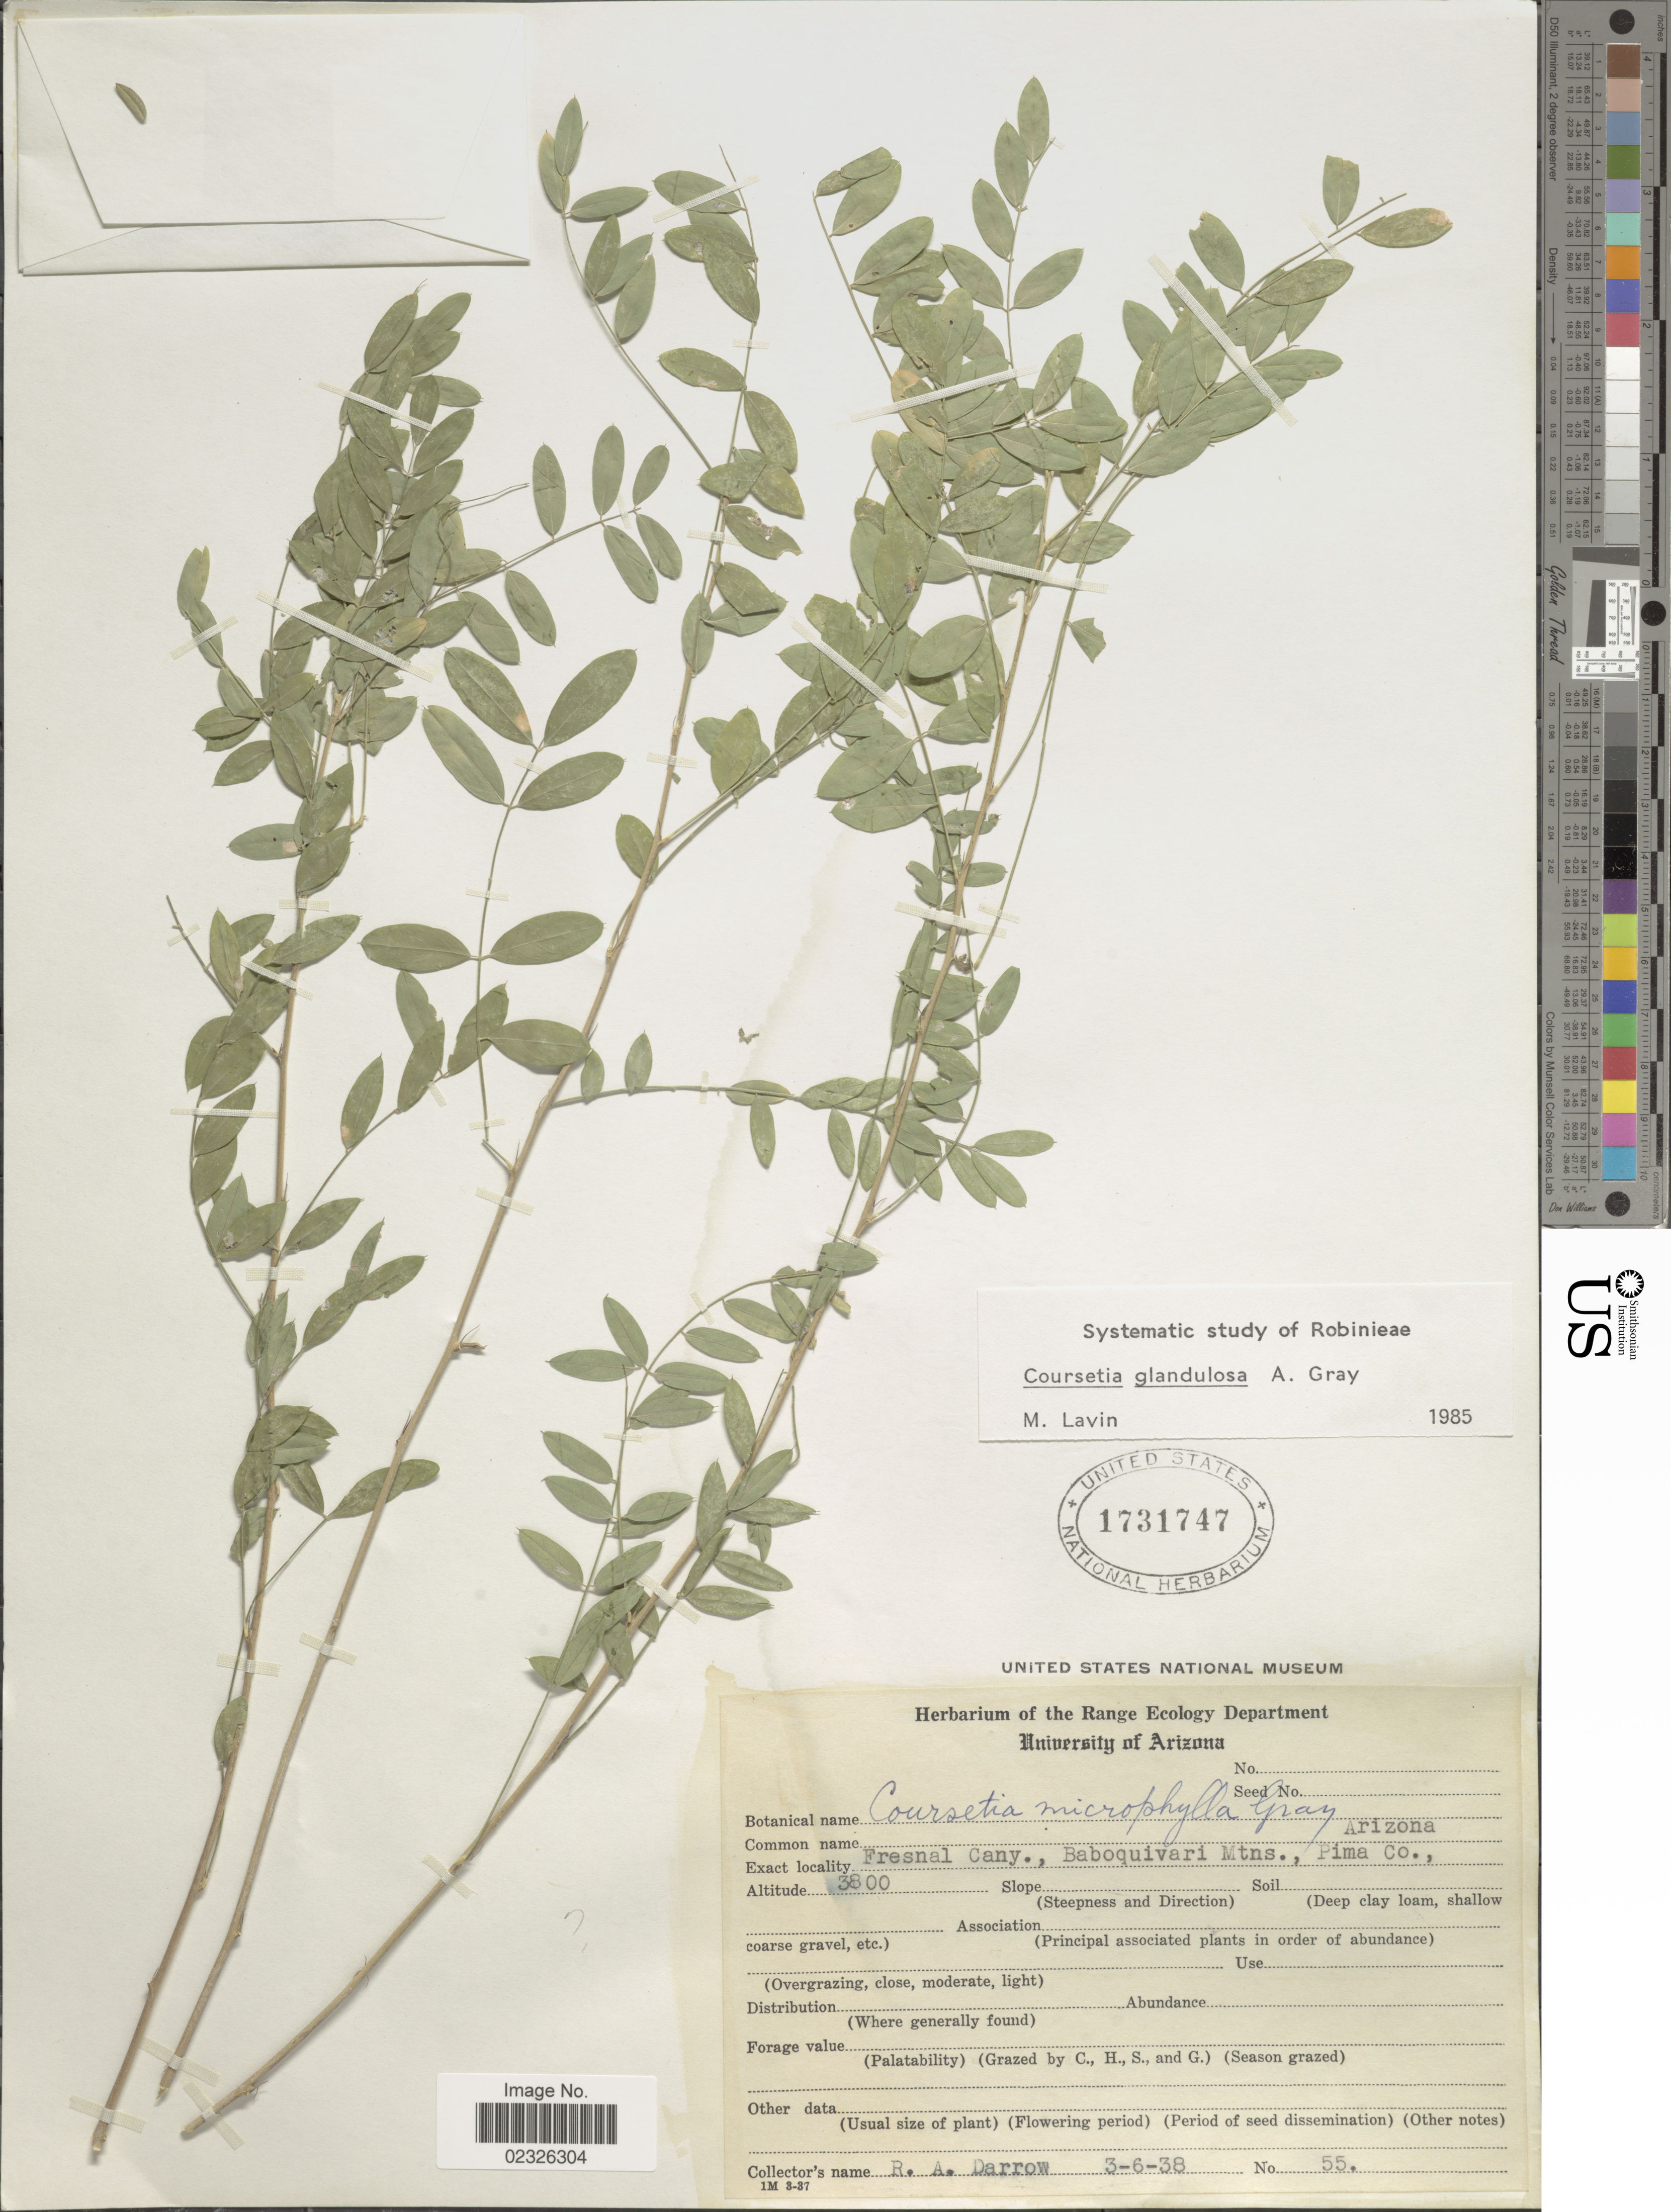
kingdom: Plantae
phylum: Tracheophyta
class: Magnoliopsida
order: Fabales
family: Fabaceae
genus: Coursetia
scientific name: Coursetia glandulosa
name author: A. Gray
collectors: R. A. Darrow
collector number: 55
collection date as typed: Transcribed d/m/y: 6/3/38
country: United States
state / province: Arizona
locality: Fresnal Cany., Bobiquivari Mtns., Pima Co.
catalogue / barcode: US 1731747